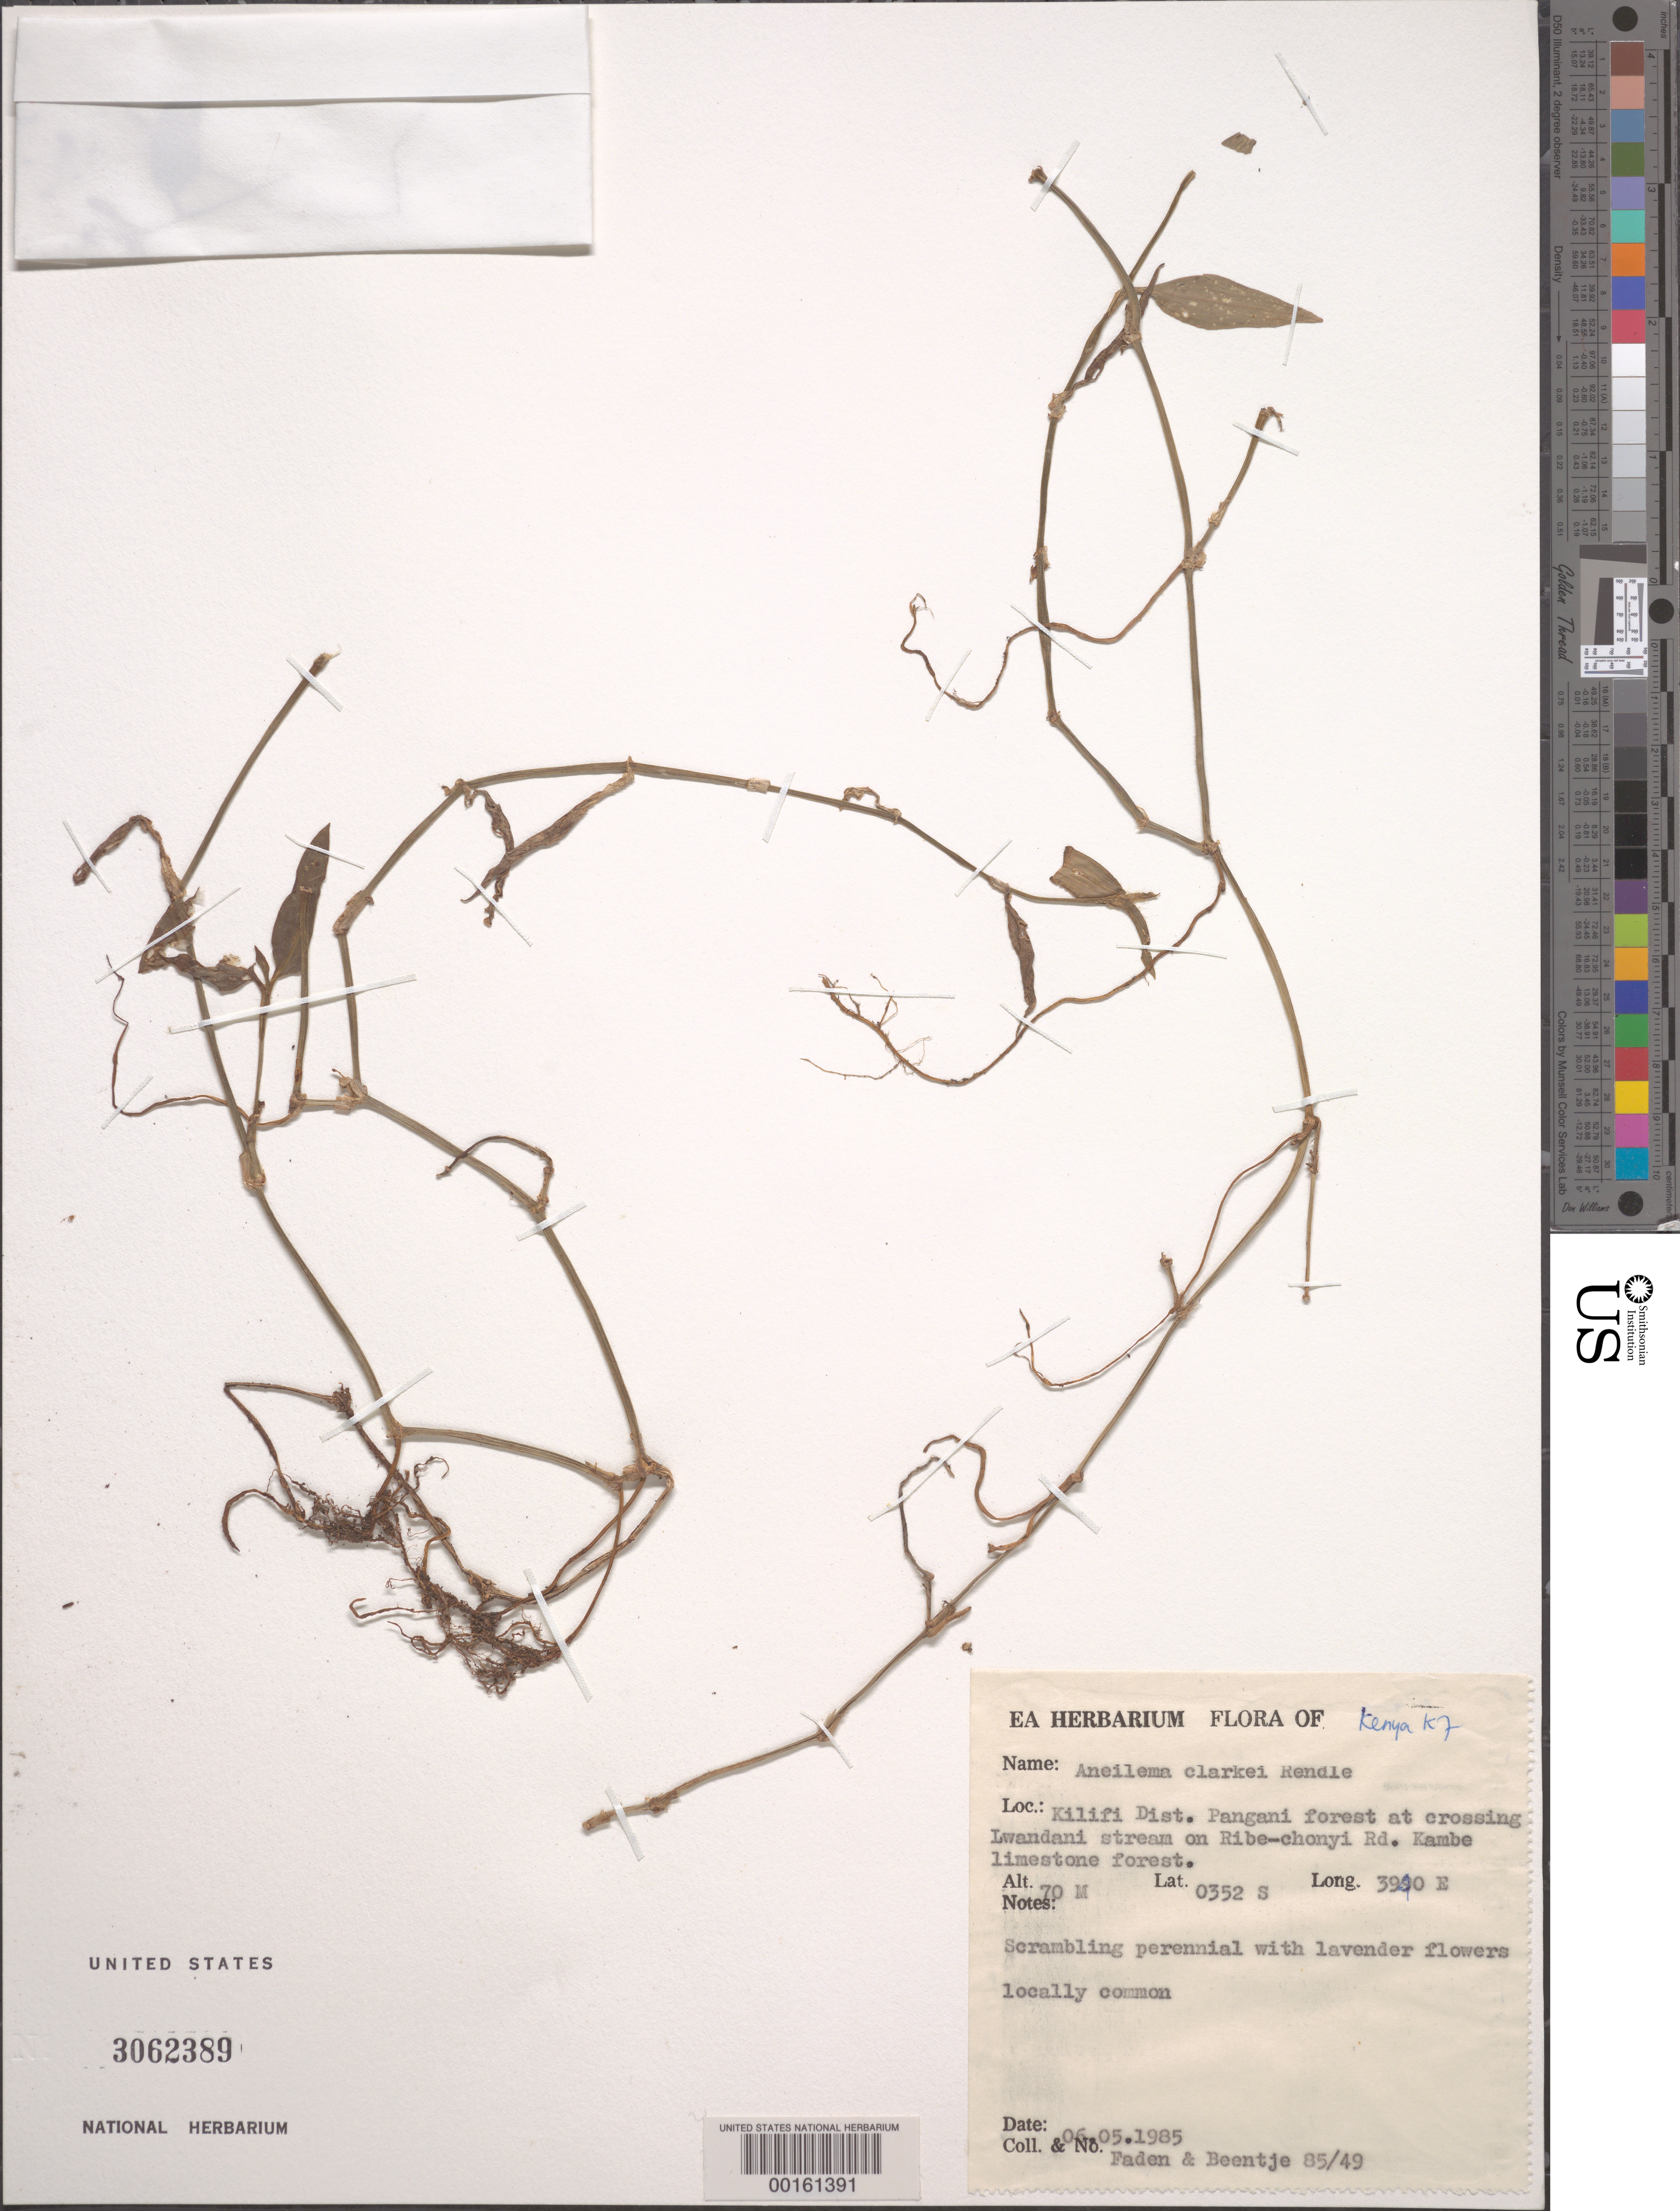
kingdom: Plantae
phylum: Tracheophyta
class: Liliopsida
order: Commelinales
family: Commelinaceae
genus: Aneilema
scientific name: Aneilema clarkei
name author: Rendle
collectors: R. B. Faden & H. J. Beentje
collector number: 85/49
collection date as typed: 06 May 1985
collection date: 1985-05-06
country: Kenya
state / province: Kilifi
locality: Pangani forest at crossing lwandani stream on ribe-chonyi rd.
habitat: Limestone forest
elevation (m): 70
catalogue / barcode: US 3062389